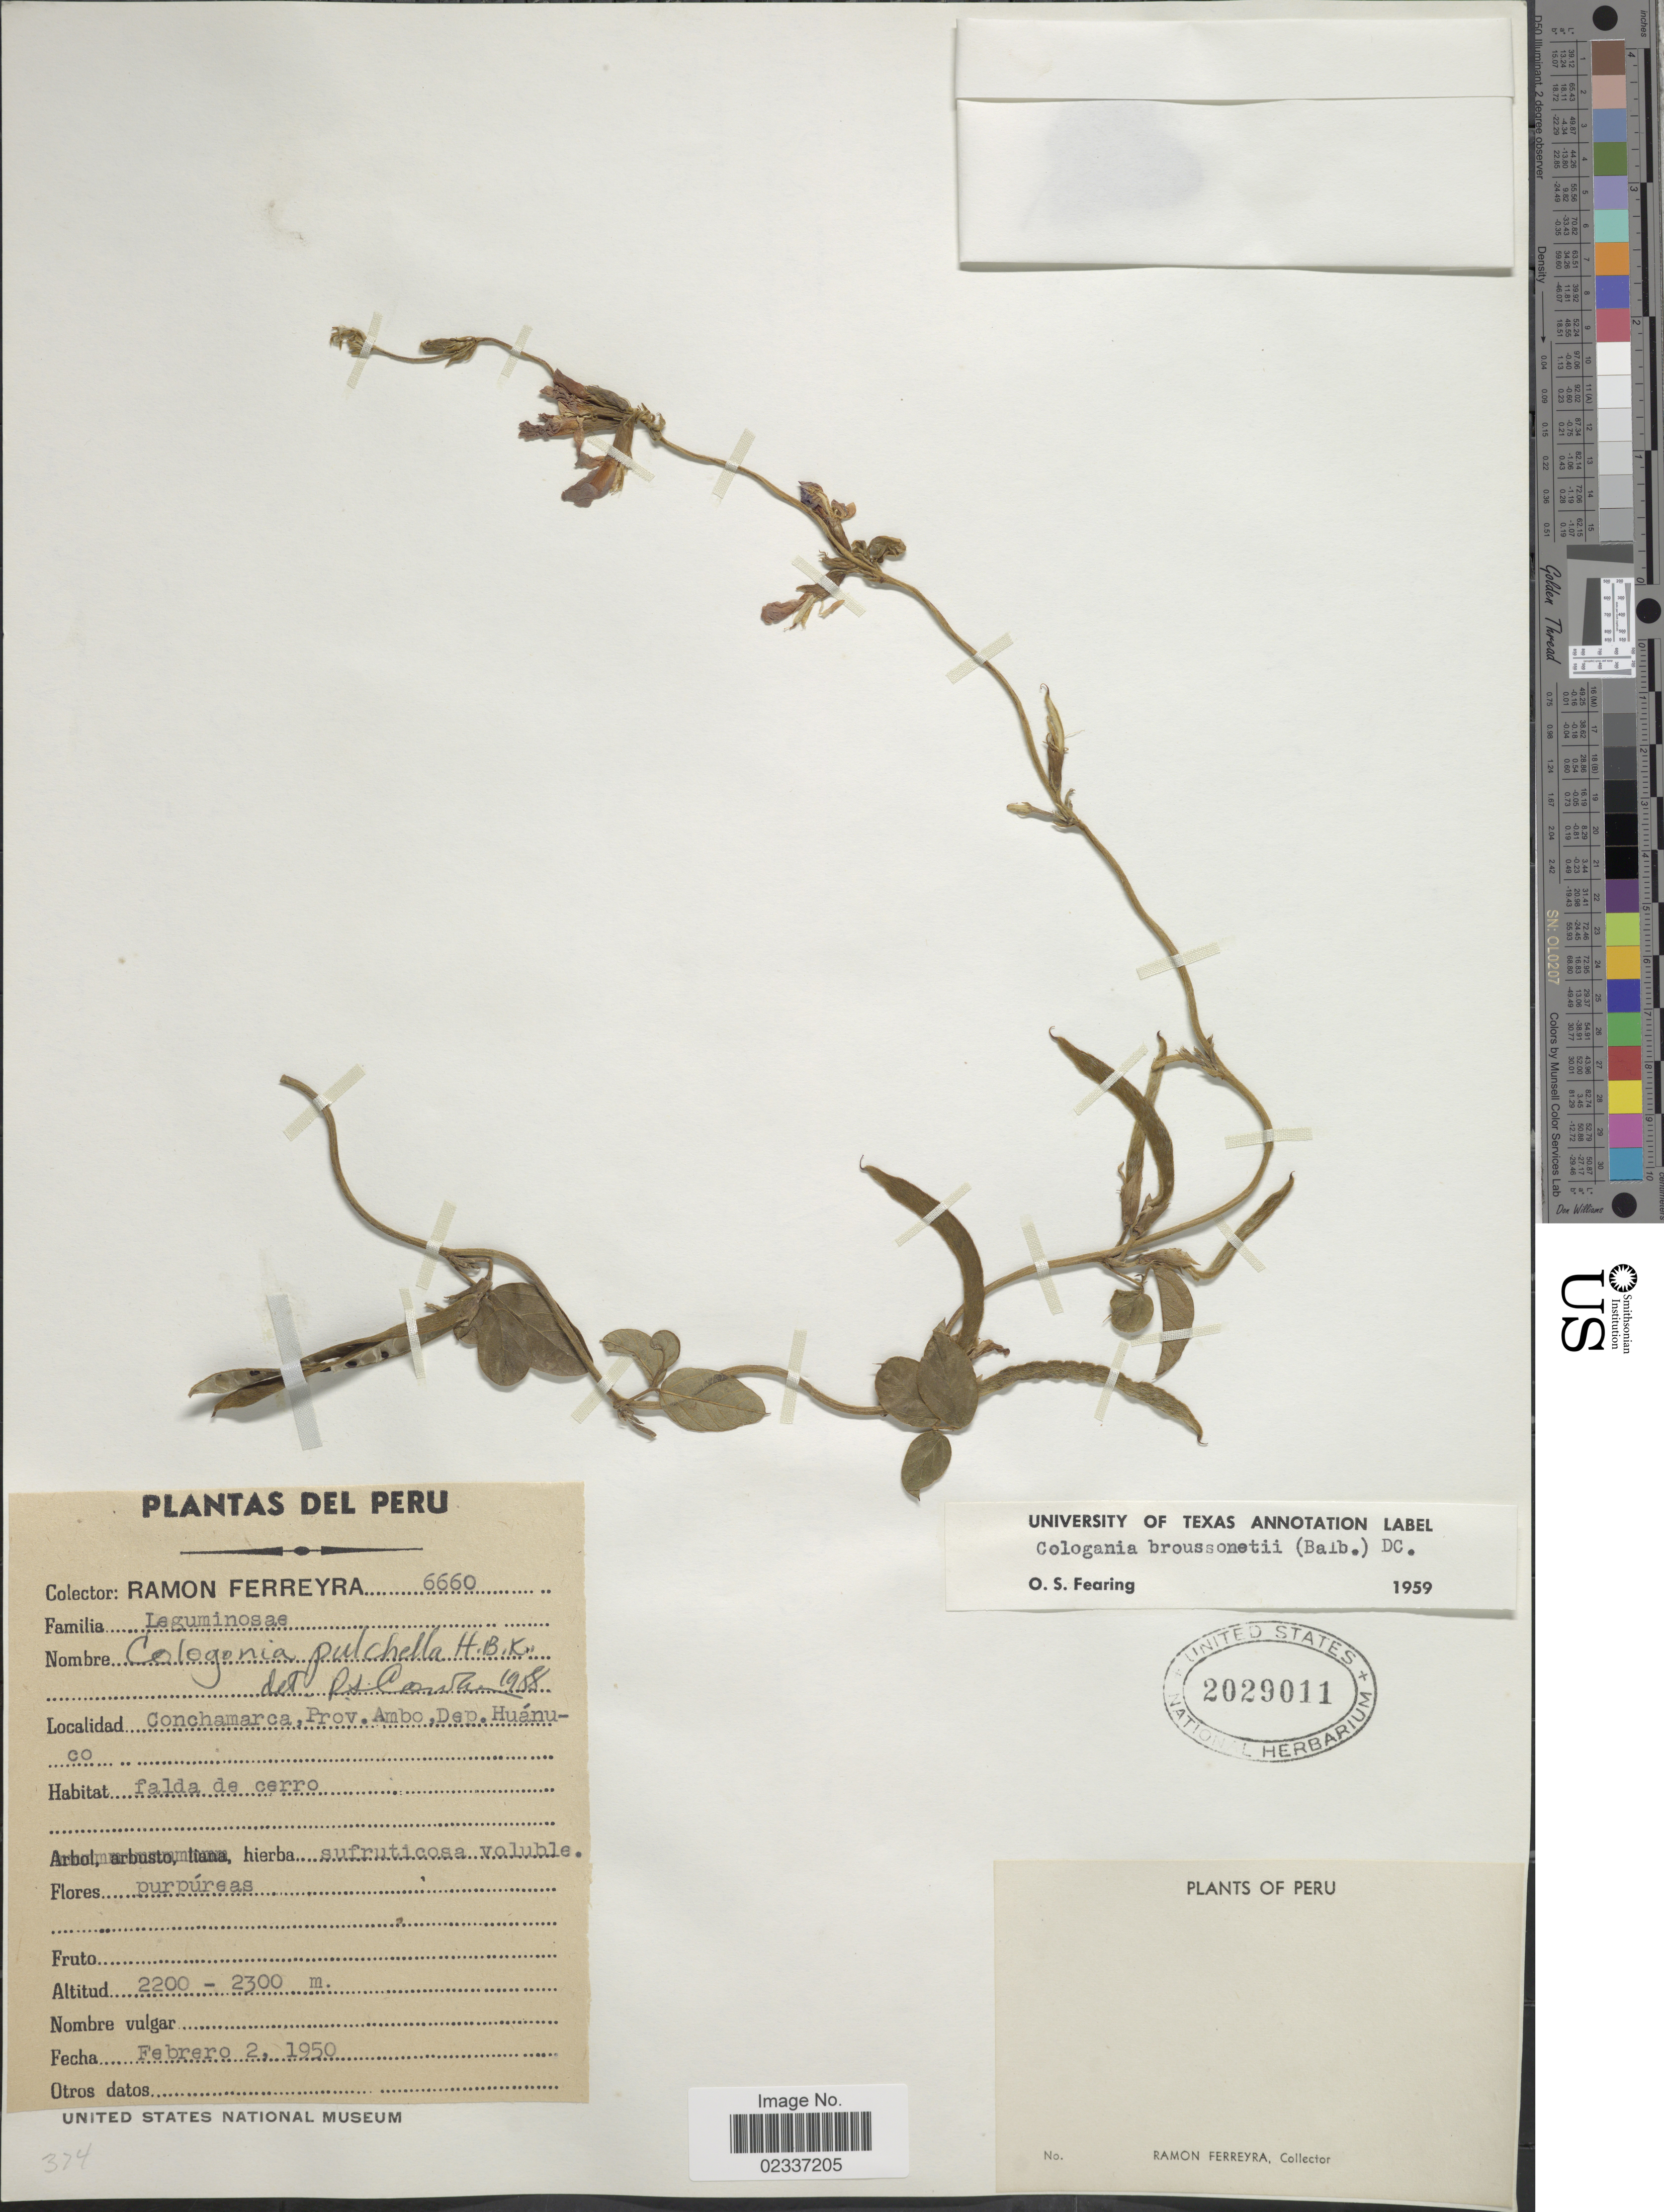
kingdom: Plantae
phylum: Tracheophyta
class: Magnoliopsida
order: Fabales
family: Fabaceae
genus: Cologania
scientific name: Cologania broussonetii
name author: (Balb.) DC.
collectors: R. A. Ferreyra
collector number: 6660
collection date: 1950-02-02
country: Peru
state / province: Huánuco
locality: Conchamarca, Prov. Ambo, Dep. Huánuco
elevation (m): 2200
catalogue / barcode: US 2029011